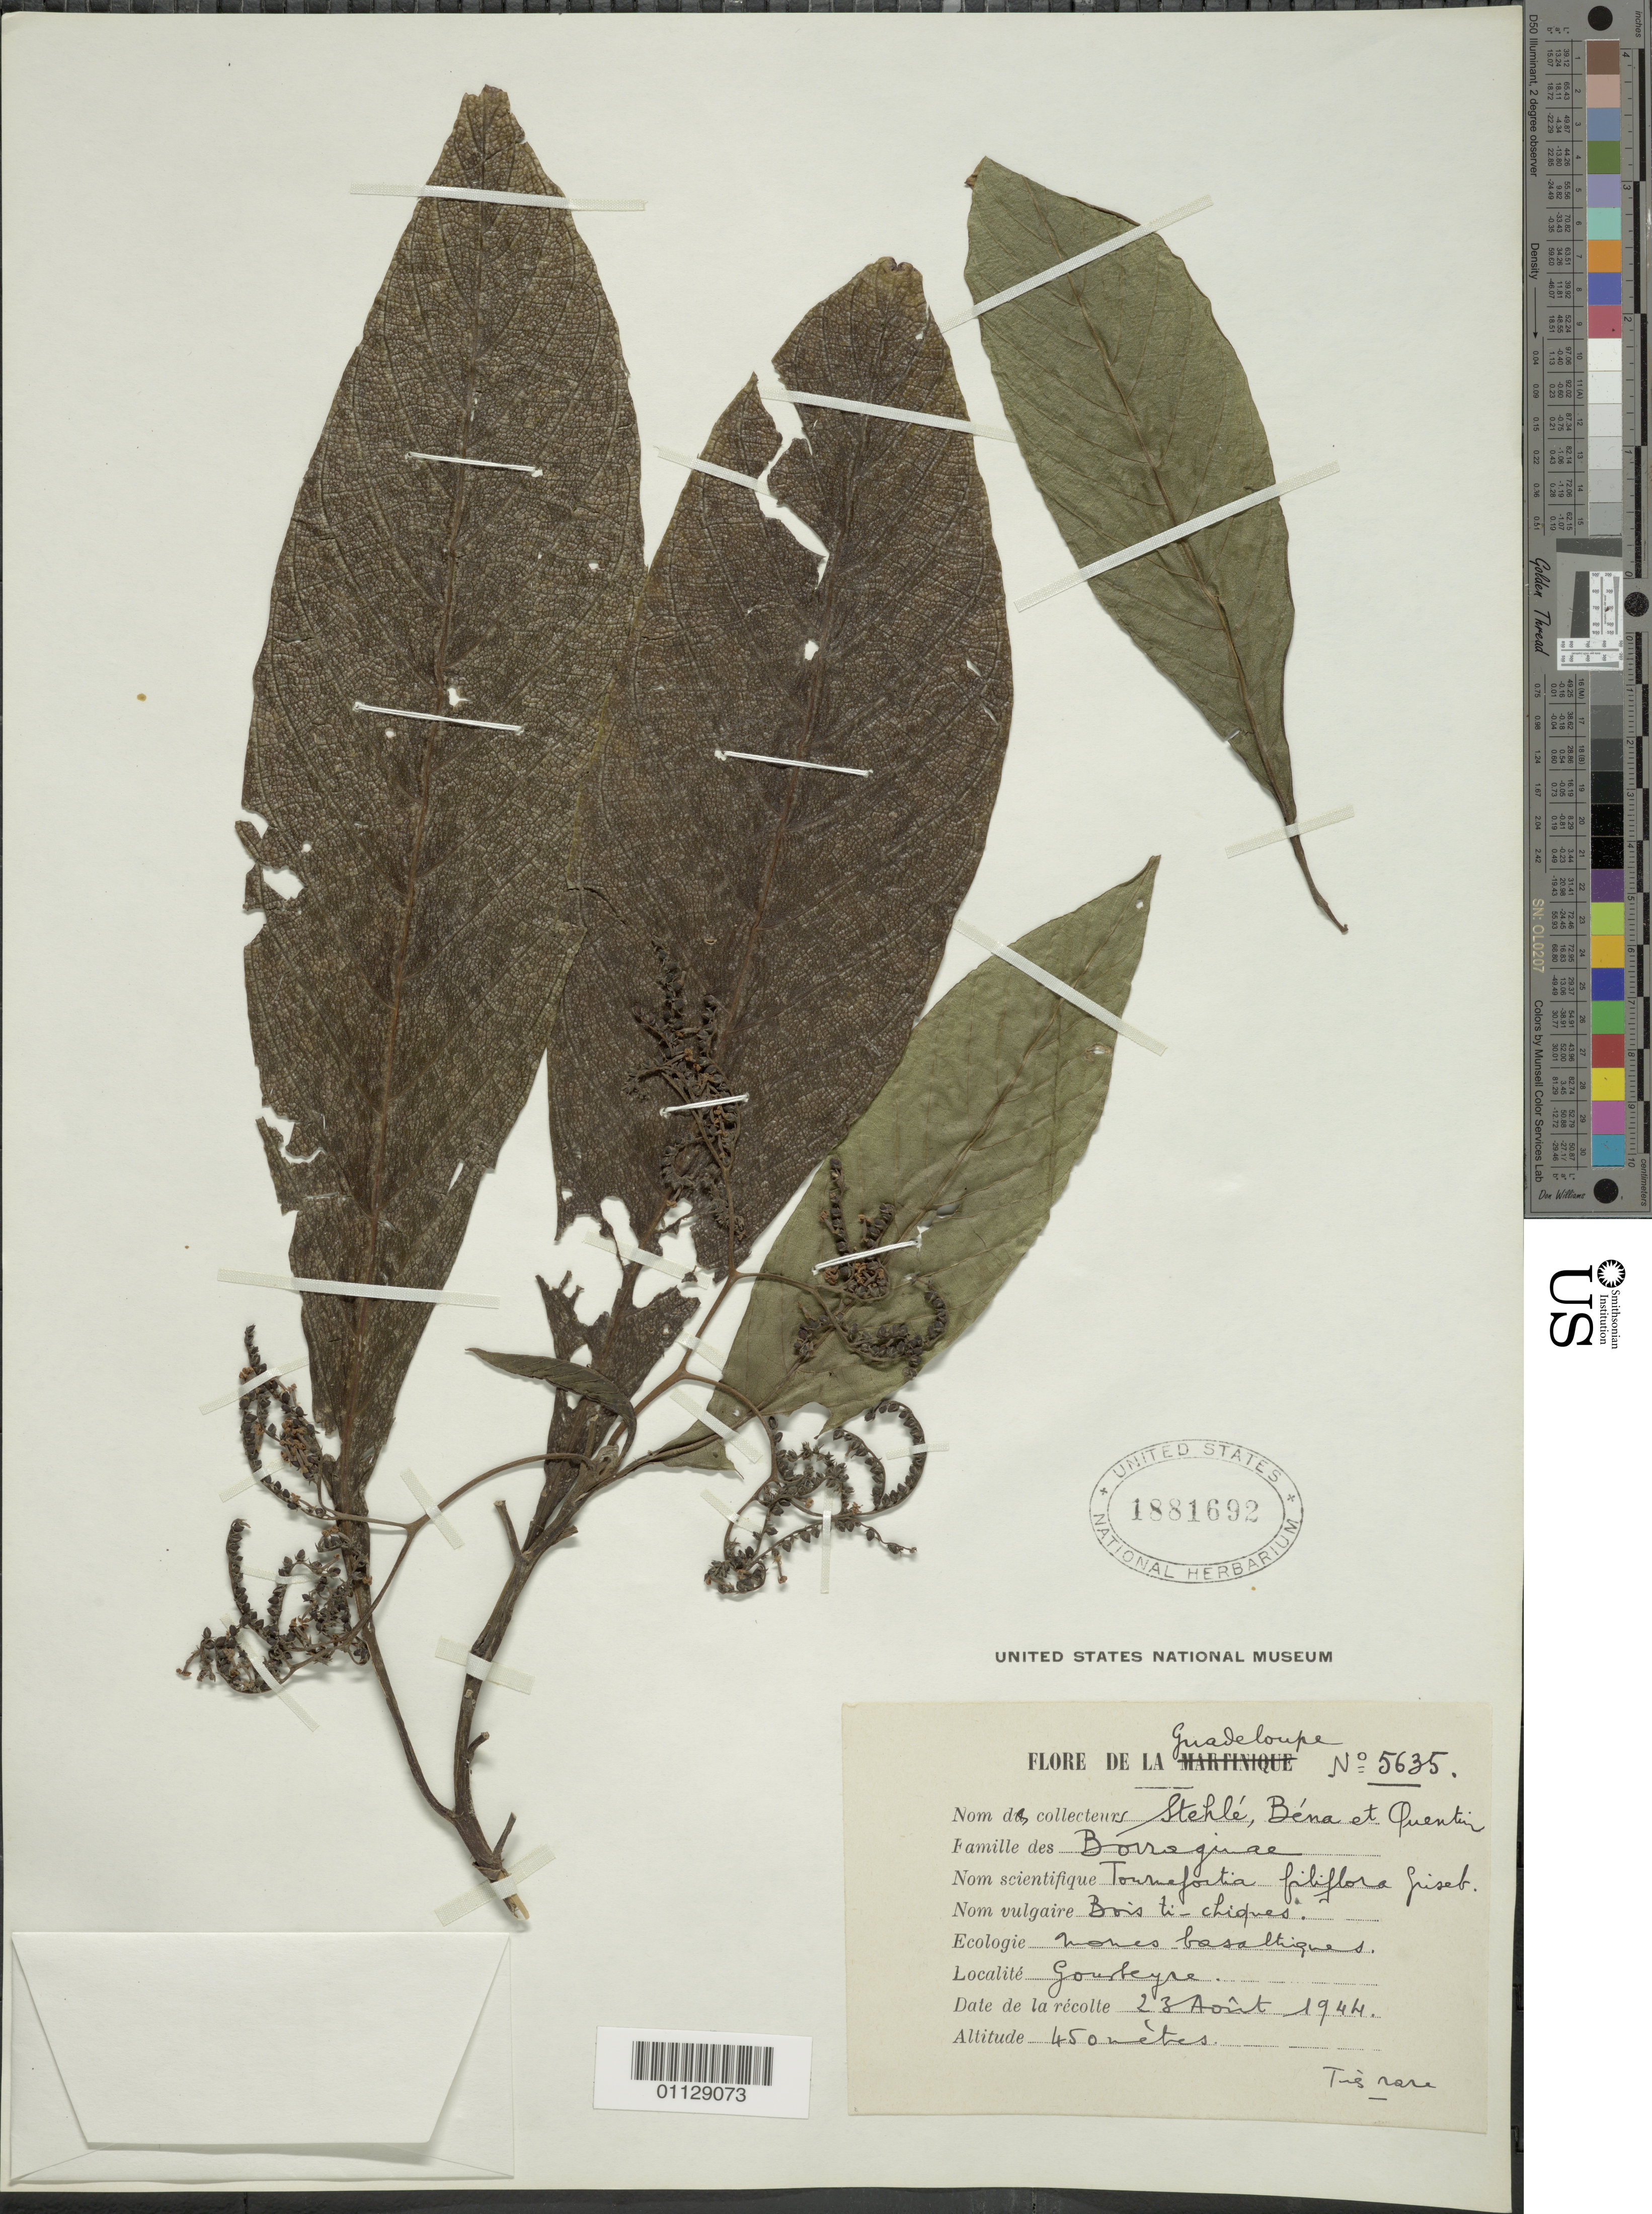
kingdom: Plantae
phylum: Tracheophyta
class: Magnoliopsida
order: Boraginales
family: Heliotropiaceae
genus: Tournefortia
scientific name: Tournefortia filiflora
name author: Griseb.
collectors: H. Stehlé, R. Béna & L. Quentin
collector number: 5635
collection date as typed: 23 Aug 1944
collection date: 1944-08-23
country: Guadeloupe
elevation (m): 450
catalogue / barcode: US 1881692